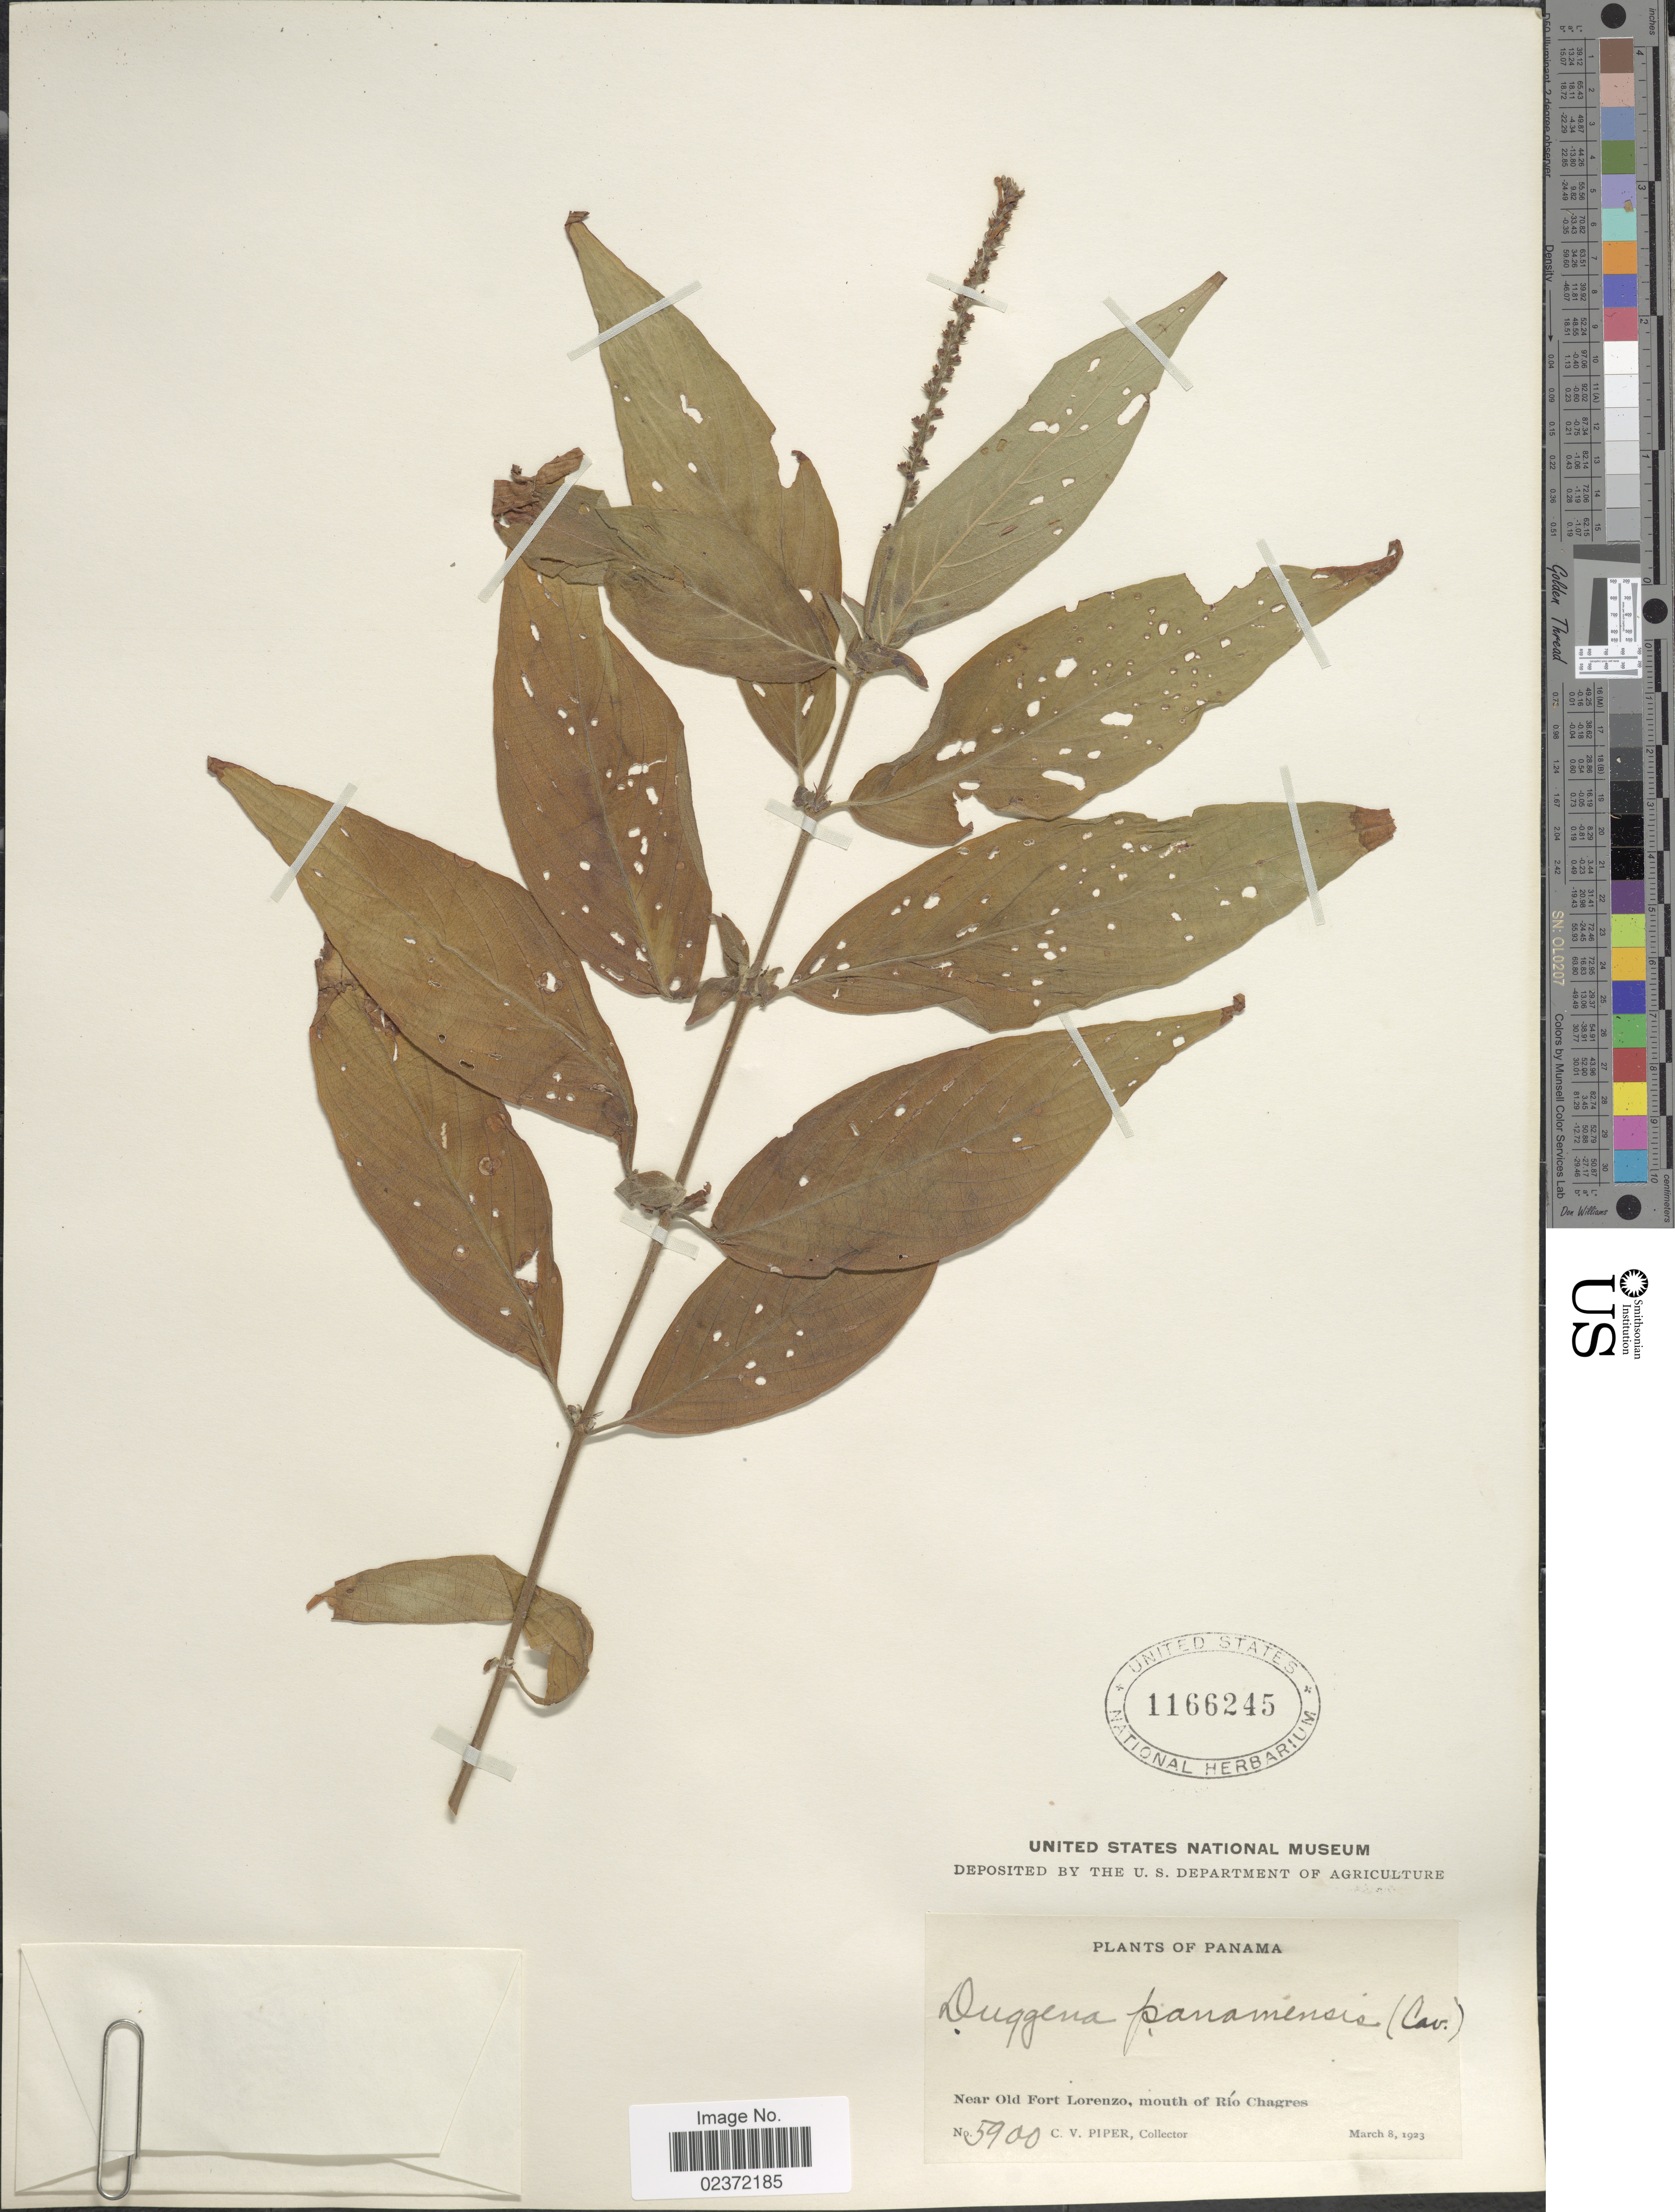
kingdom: Plantae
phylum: Tracheophyta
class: Magnoliopsida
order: Gentianales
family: Rubiaceae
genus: Gonzalagunia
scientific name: Gonzalagunia panamensis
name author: (Cav.) K. Schum.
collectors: C. V. Piper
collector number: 5900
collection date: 1923-03-08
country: Panama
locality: Near Old Fort Lorenzo, mouth of Rio Chagres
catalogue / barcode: US 1166245